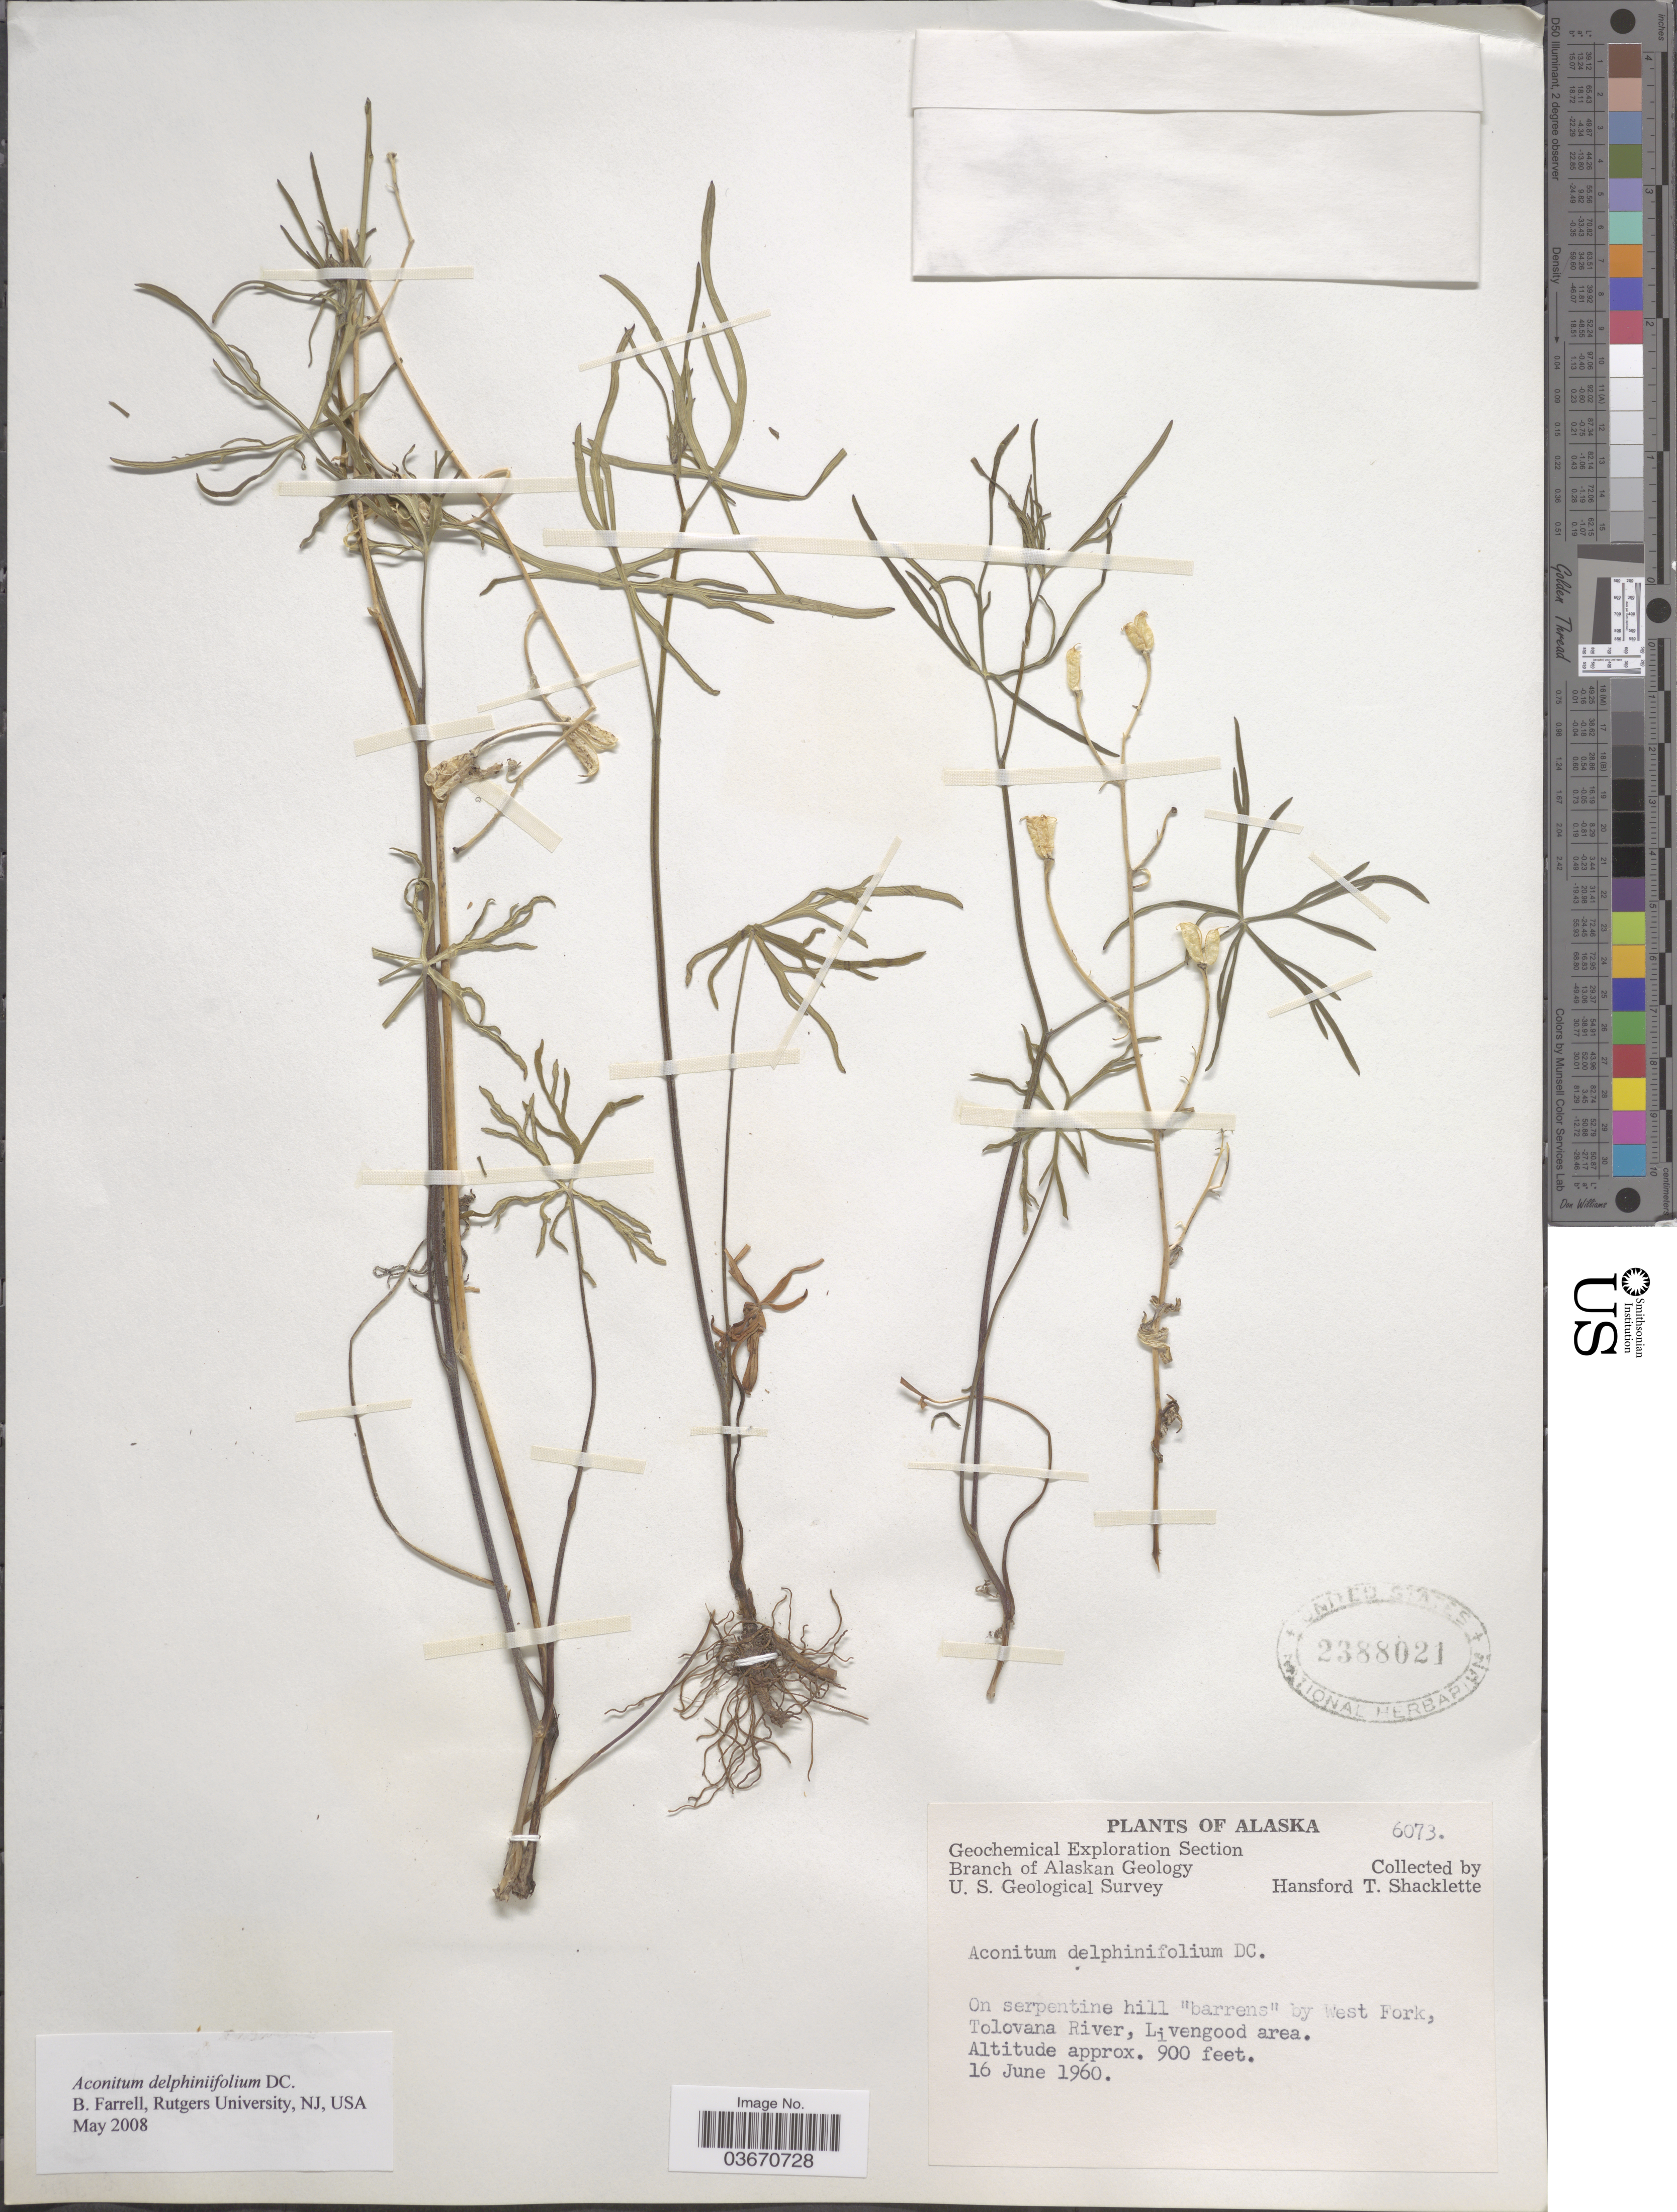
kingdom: Plantae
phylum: Tracheophyta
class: Magnoliopsida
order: Ranunculales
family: Ranunculaceae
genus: Aconitum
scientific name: Aconitum delphinifolium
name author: DC.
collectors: H. Shacklette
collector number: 6073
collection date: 1960-06-16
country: United States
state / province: Alaska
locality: By West Fork, Tolovana River, Livengood area.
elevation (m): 274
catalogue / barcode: US 2388021